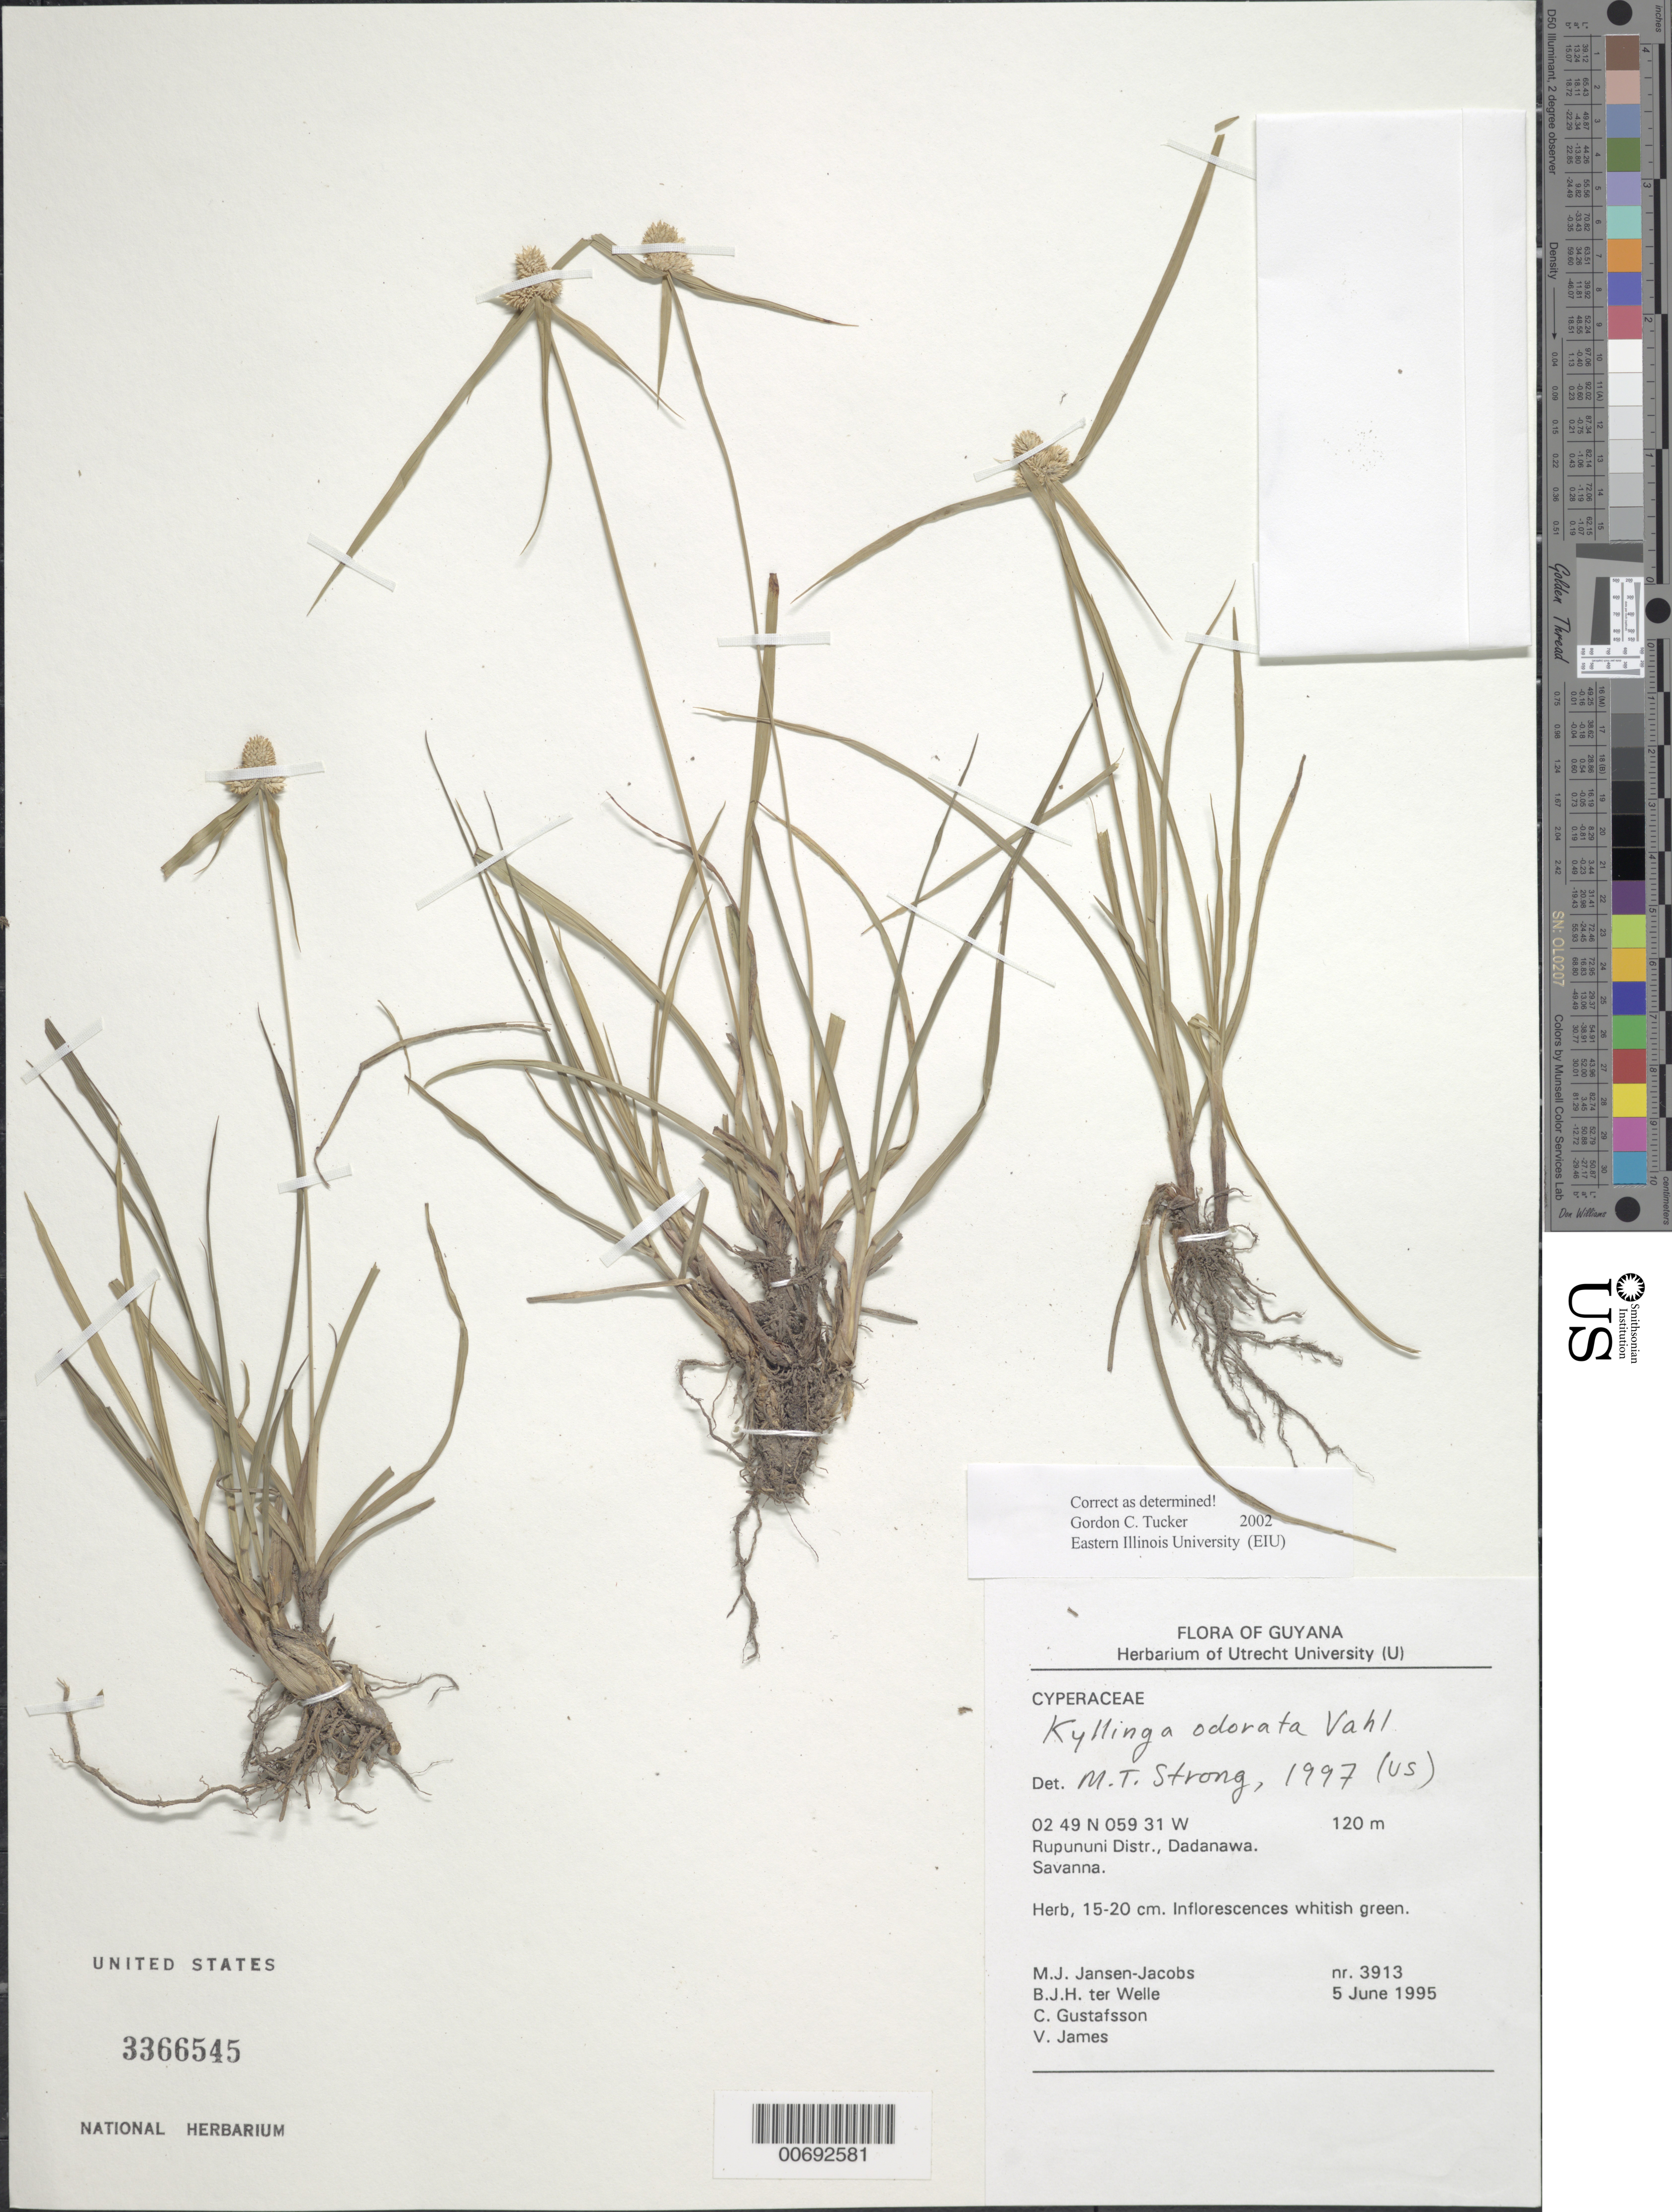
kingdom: Plantae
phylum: Tracheophyta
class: Liliopsida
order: Poales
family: Cyperaceae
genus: Cyperus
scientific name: Cyperus sesquiflorus subsp. sesquiflorus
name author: (Torr.) Mattf. & Kük.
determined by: Strong, M. T., (US), Smithsonian Institution - National Museum of Natural History (UNITED STATES)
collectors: M. J. Jansen-Jacobs, B. Welle, C. G. Gustafsson & V. James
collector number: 3913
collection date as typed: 5-Jun-95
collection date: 1995-06-05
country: Guyana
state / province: U. Takutu-U. Essequibo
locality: Dadanawa, Rupununi River, Rupununi District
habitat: Savanna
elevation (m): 120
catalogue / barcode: US 3366545